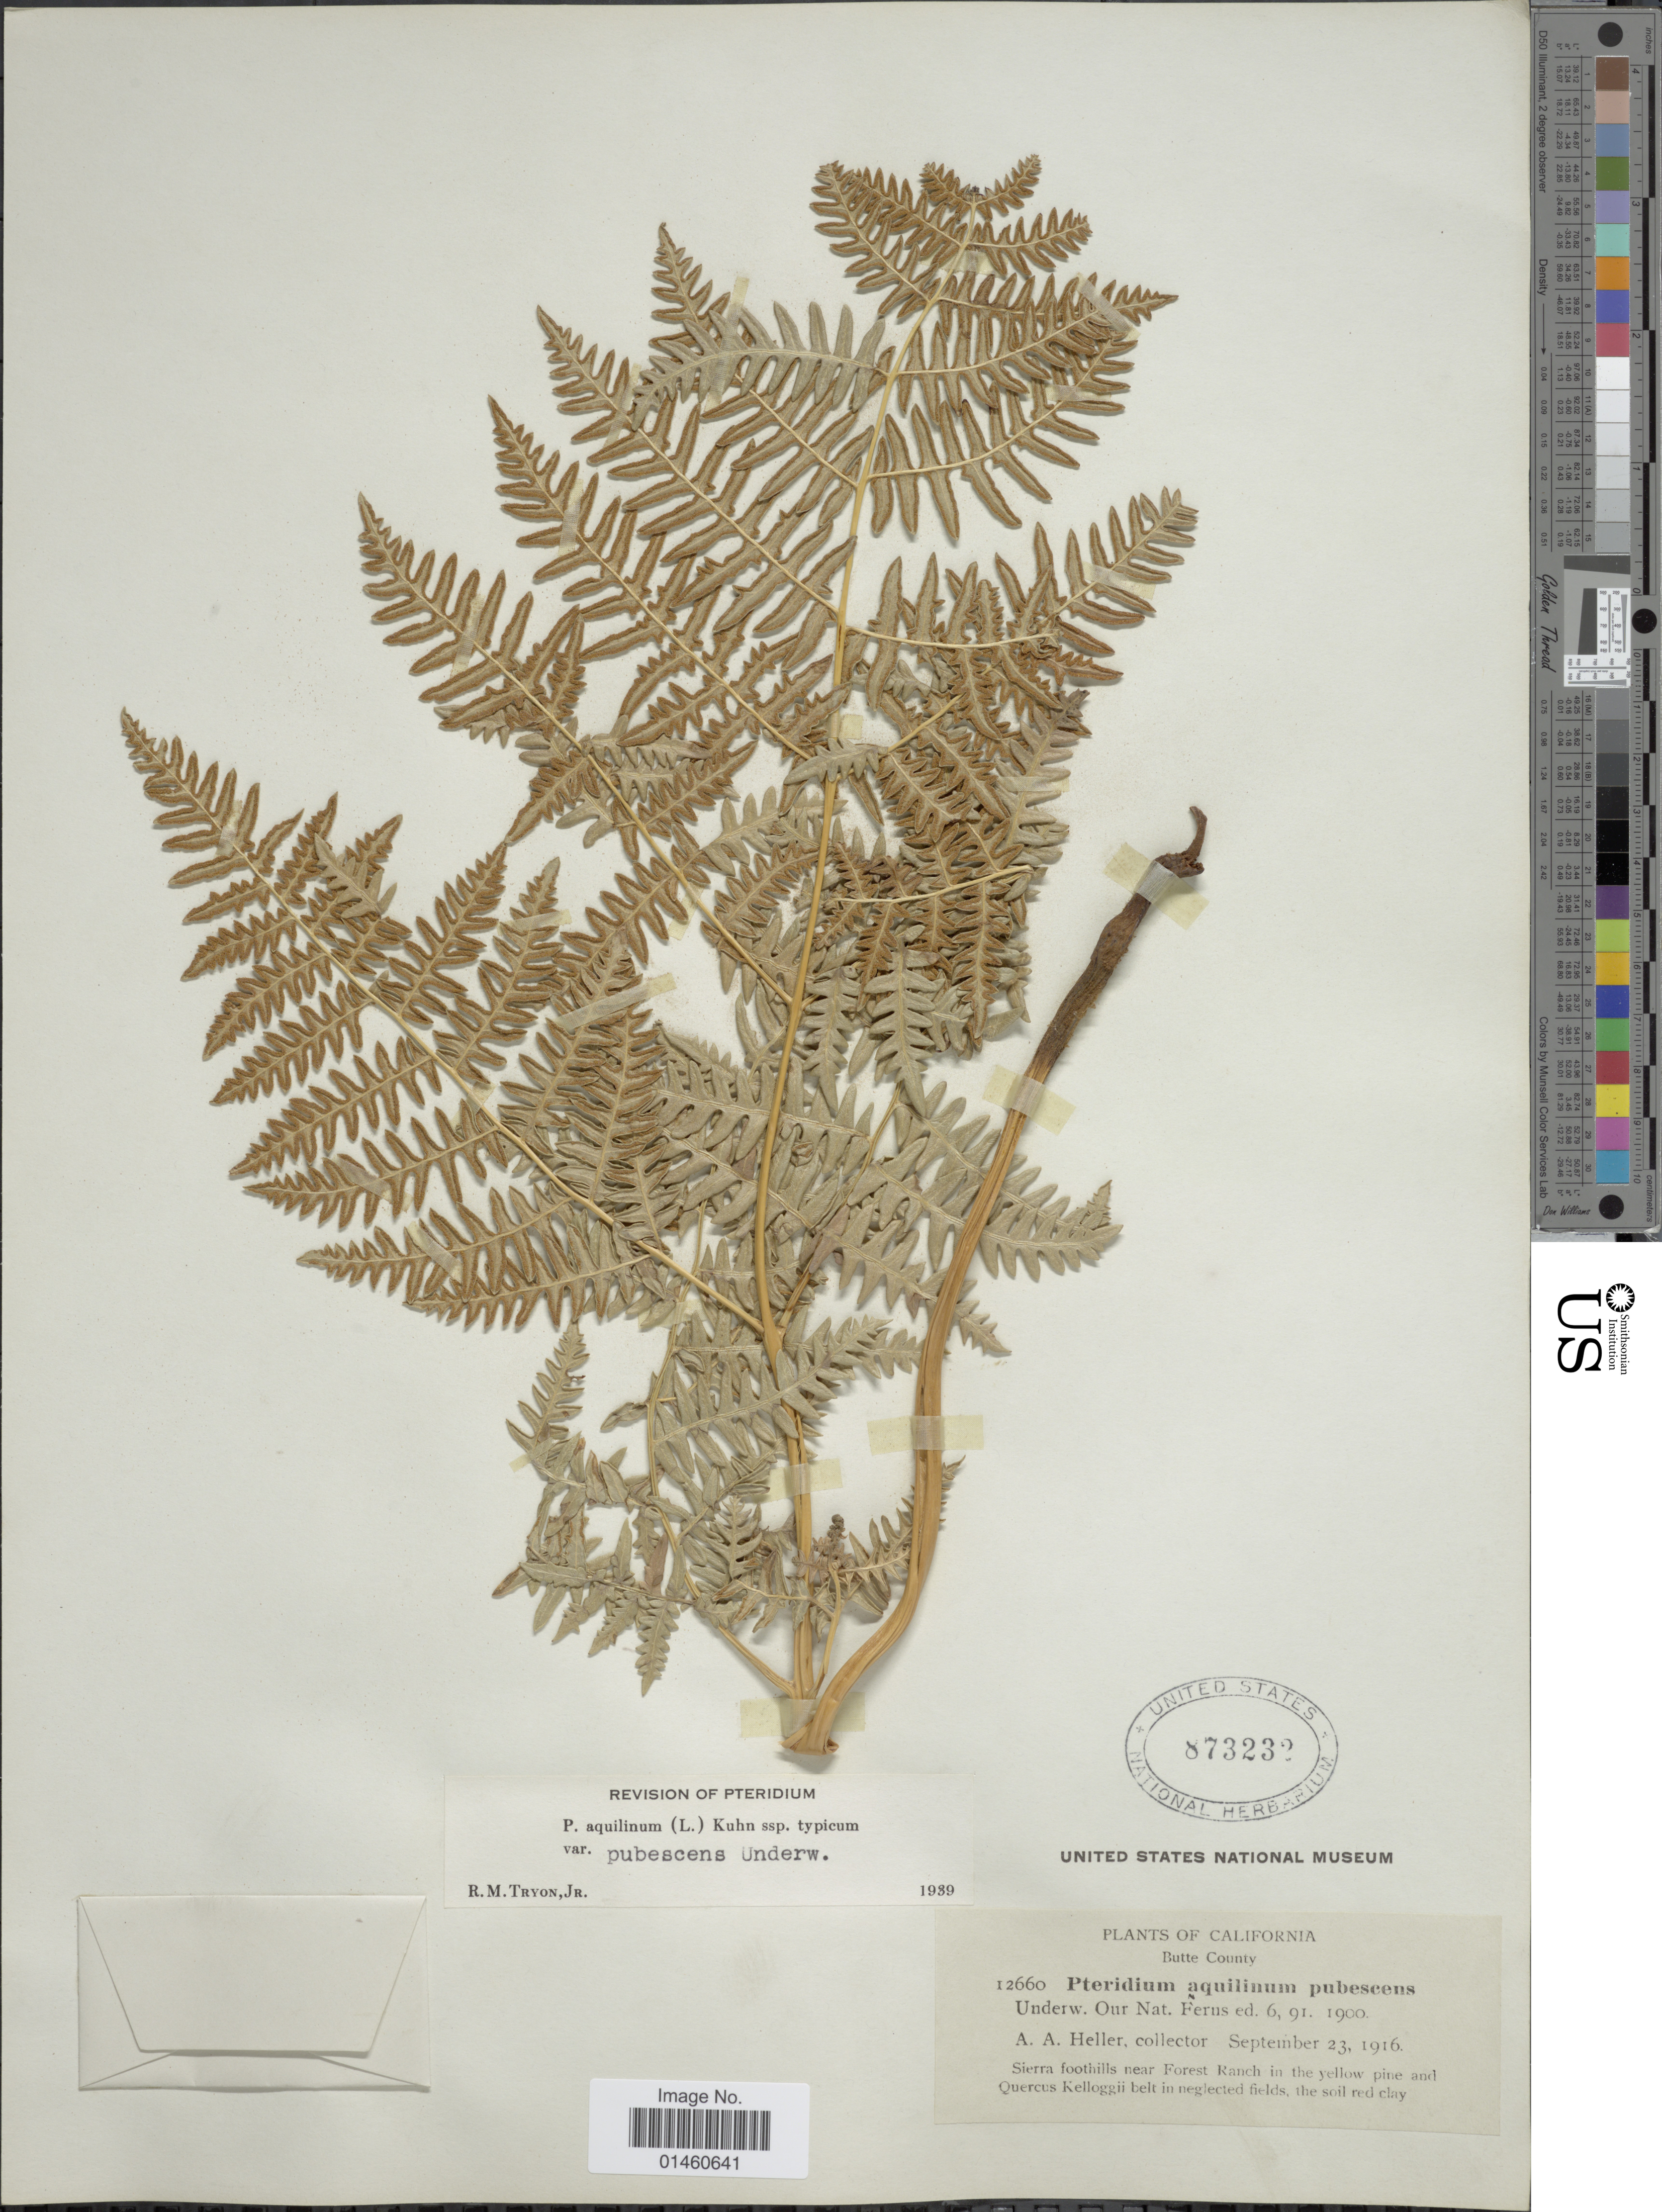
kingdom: Plantae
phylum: Tracheophyta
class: Polypodiopsida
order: Polypodiales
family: Dennstaedtiaceae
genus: Pteridium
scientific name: Pteridium pubescens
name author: (Underw.) Christenh.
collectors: A. A. Heller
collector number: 12660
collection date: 1916-09-23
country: United States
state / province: California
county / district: Butte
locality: Butte County, Sierra foothills near Forest Ranch in the yellow pine and Quiercus Kelloggii belt in neglected fields, the soil red clay.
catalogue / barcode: US 873232